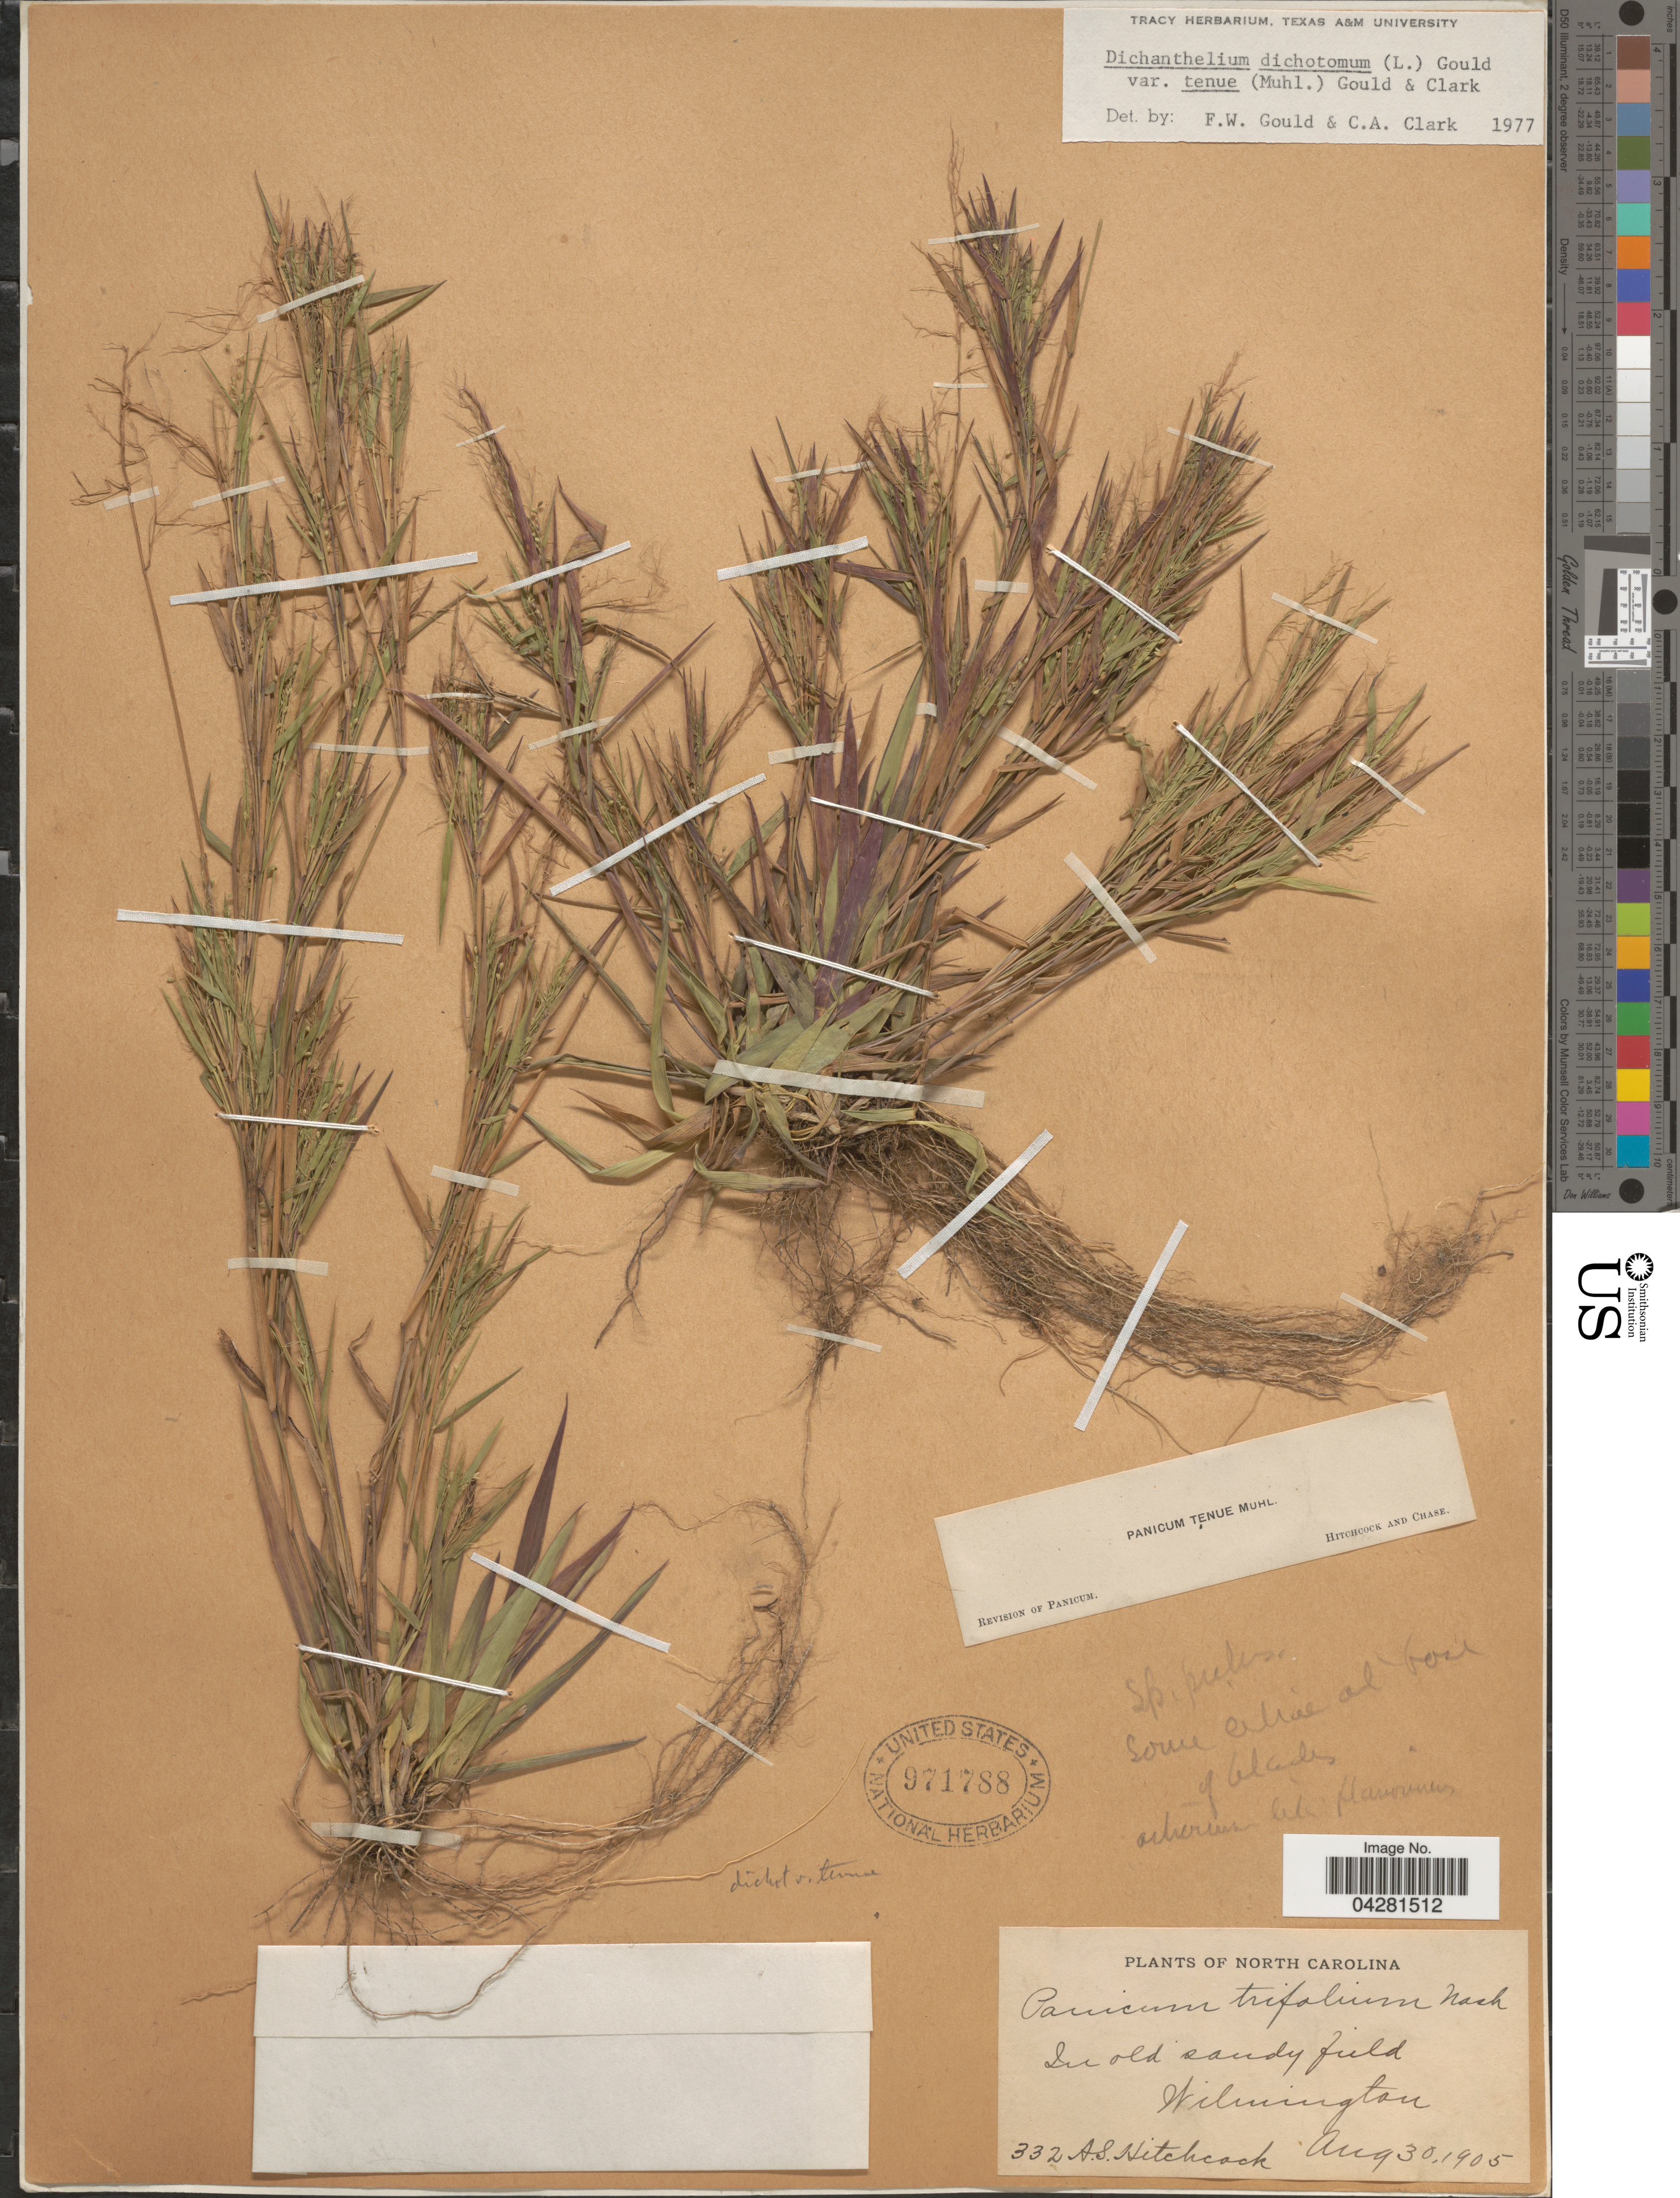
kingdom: Plantae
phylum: Tracheophyta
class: Liliopsida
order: Poales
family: Poaceae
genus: Dichanthelium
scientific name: Dichanthelium dichotomum var. unciphyllum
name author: (Trin.) Davidse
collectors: A. S. Hitchcock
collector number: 332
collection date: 1905-08-30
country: United States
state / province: North Carolina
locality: In old sandy field. Wilmington.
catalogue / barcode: US 971788